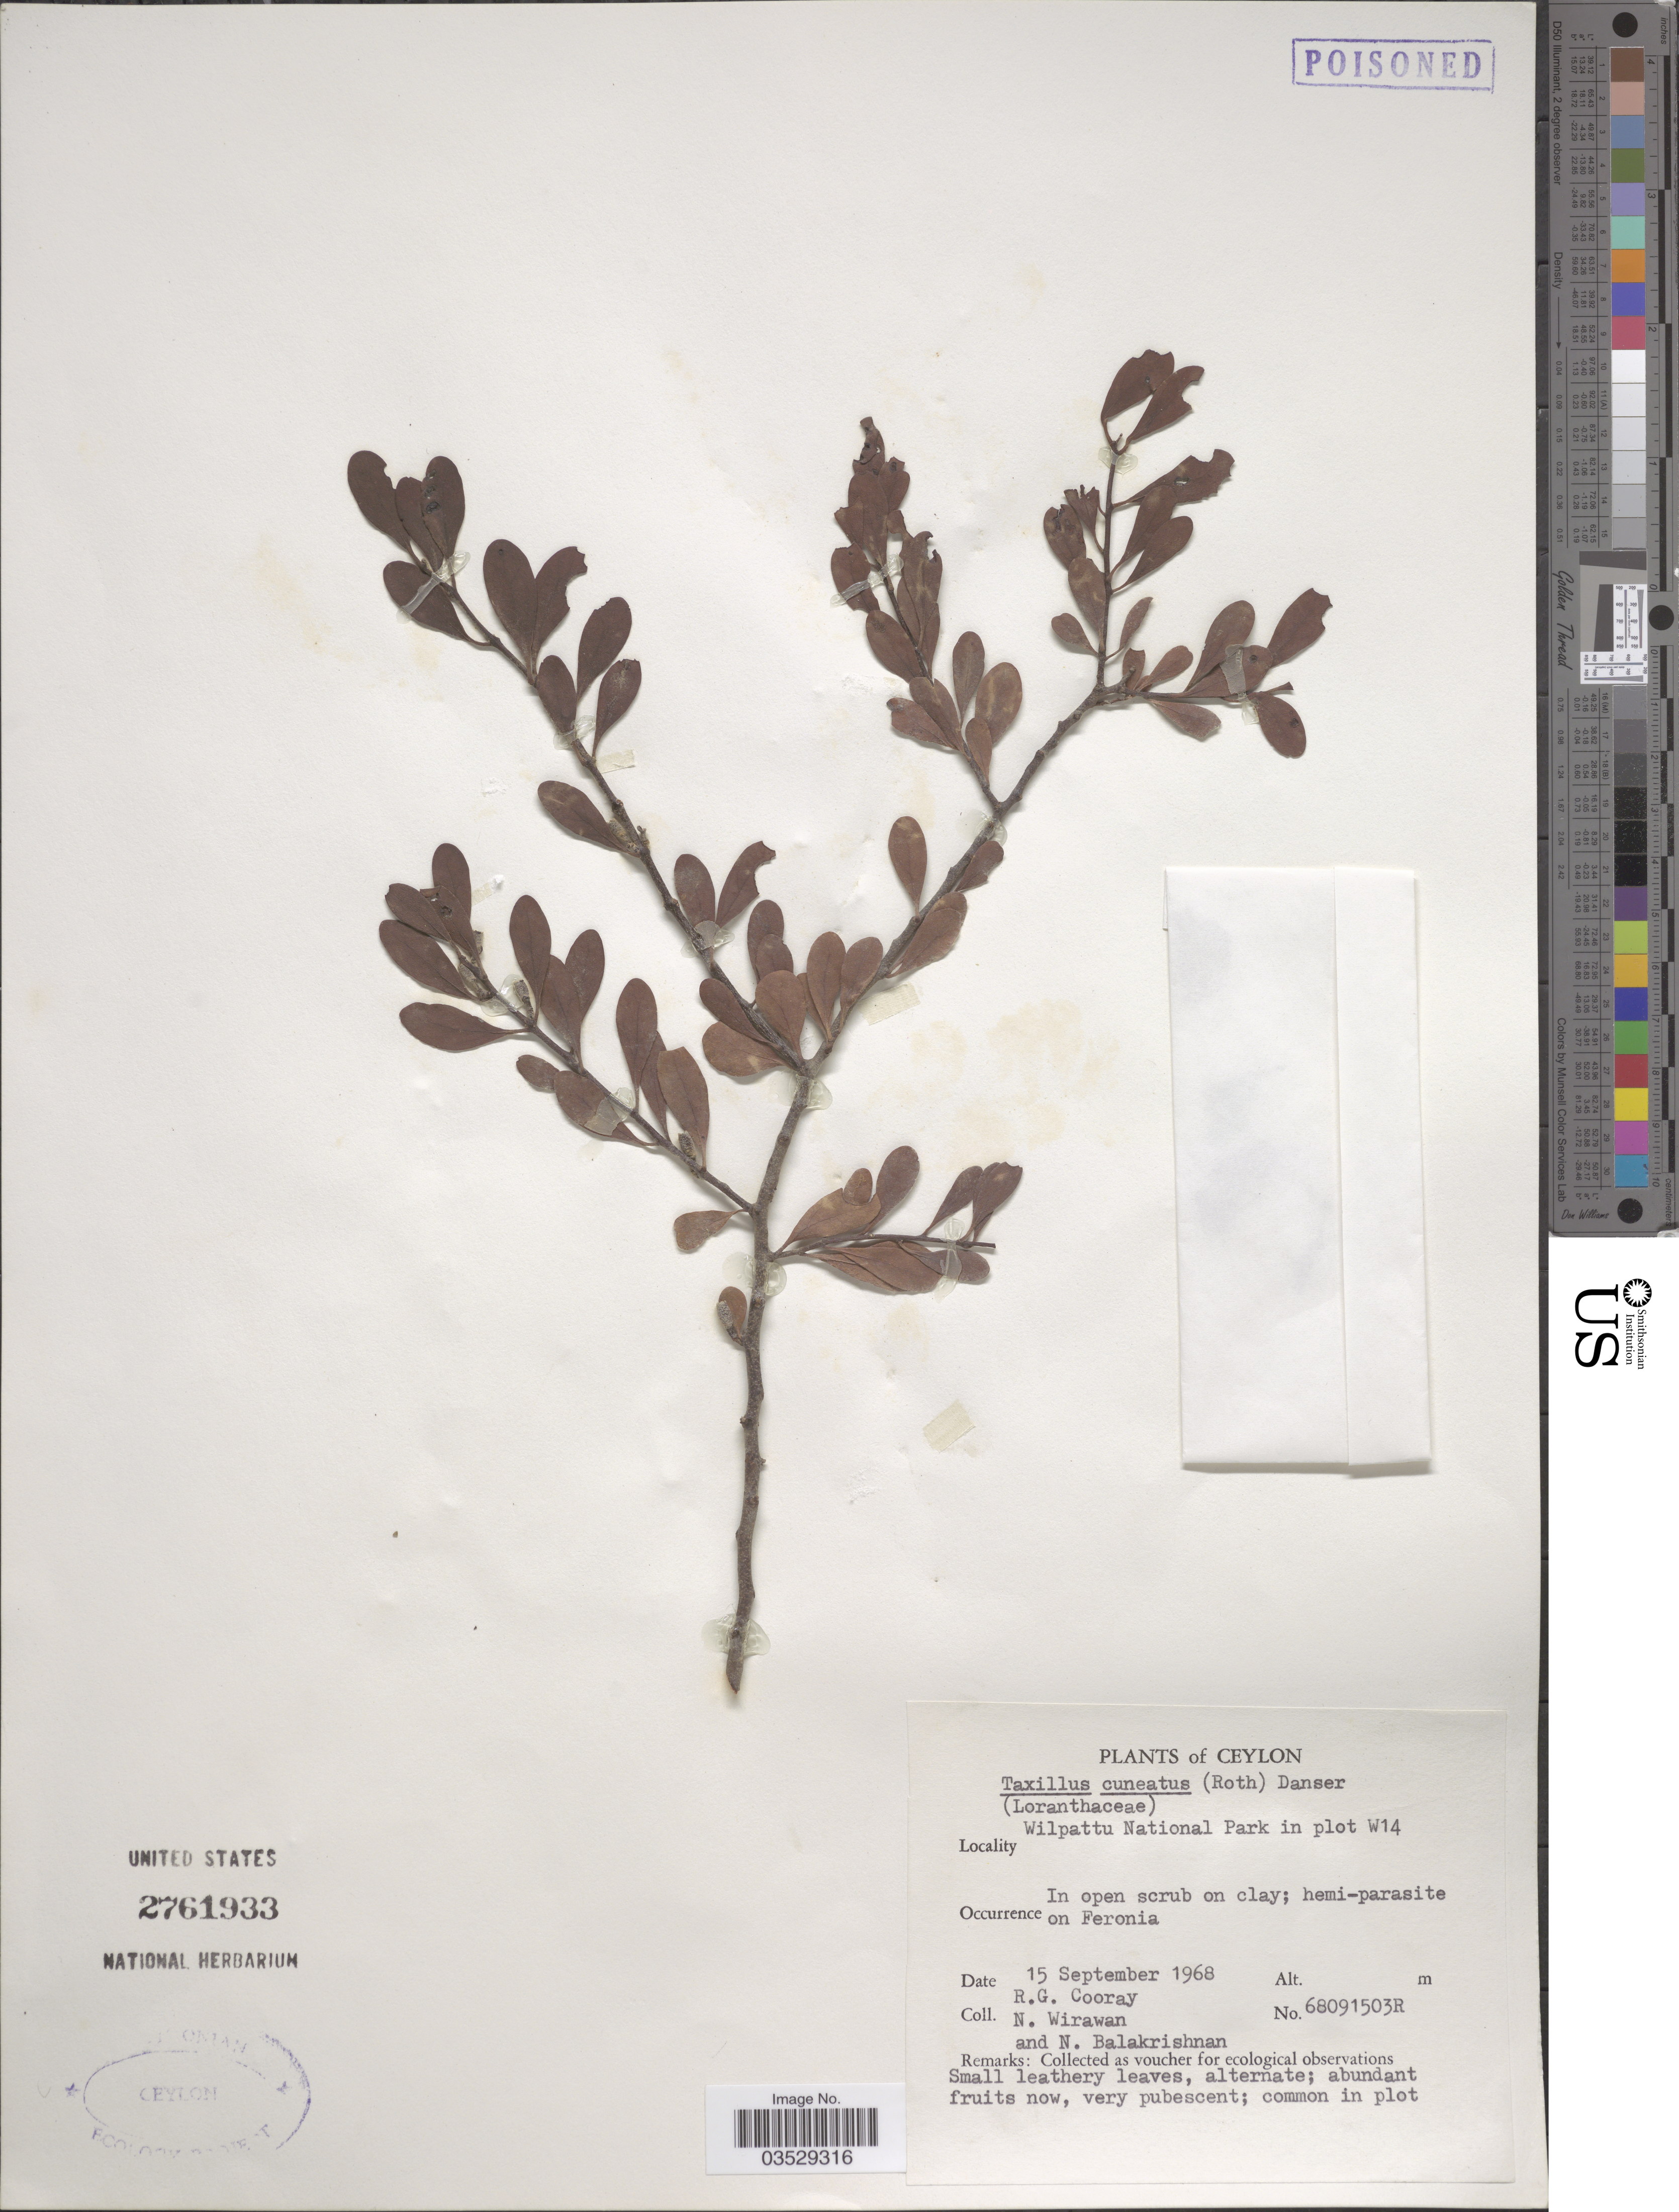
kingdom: Plantae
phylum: Tracheophyta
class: Magnoliopsida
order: Santalales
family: Loranthaceae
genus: Taxillus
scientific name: Taxillus cuneatus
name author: Danser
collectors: R. Cooray, N. Wirawan & N. Balakrishnan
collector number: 68091503R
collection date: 1968-09-15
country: Sri Lanka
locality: Ceylon. Wilpattu National Park in plot W14.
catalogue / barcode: US 2761933